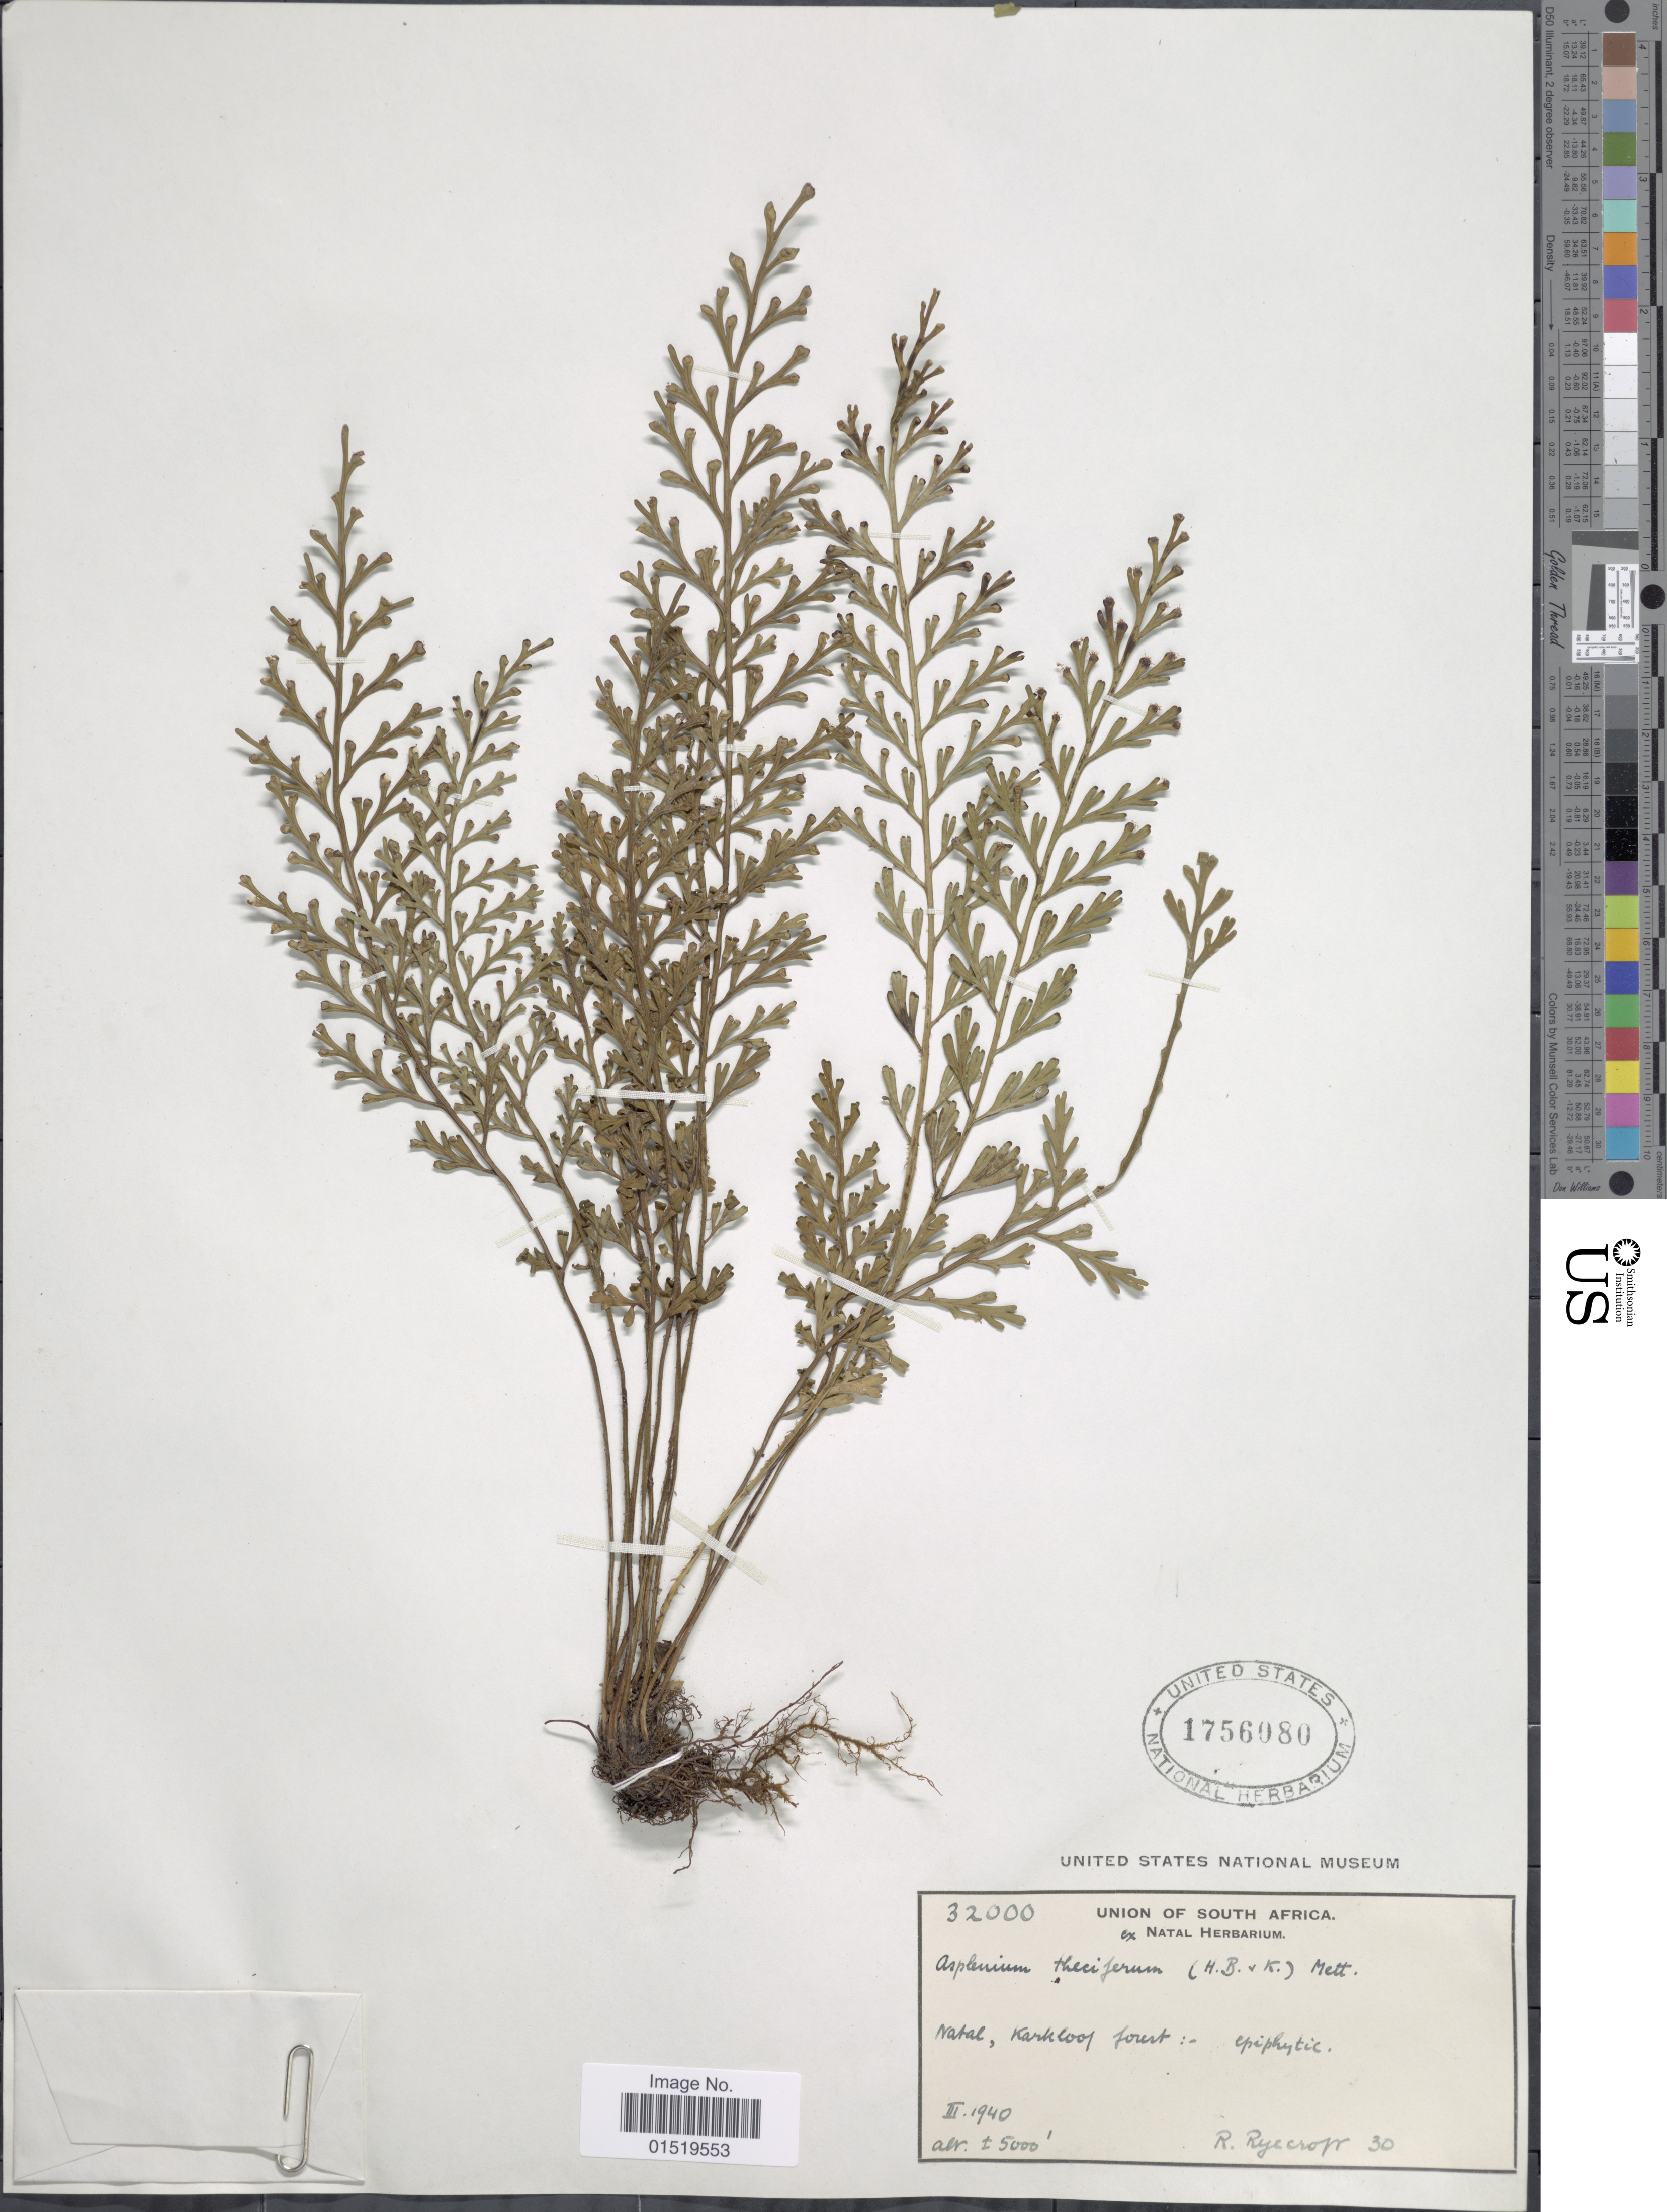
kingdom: Plantae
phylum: Tracheophyta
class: Polypodiopsida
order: Polypodiales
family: Aspleniaceae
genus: Asplenium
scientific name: Asplenium theciferum var. concinnum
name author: (Schrad.) Schelpe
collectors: R. Ryecroft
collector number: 30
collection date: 1940-03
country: South Africa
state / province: KwaZulu-Natal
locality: Natal, Karkloof forest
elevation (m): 1524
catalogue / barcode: US 1756080